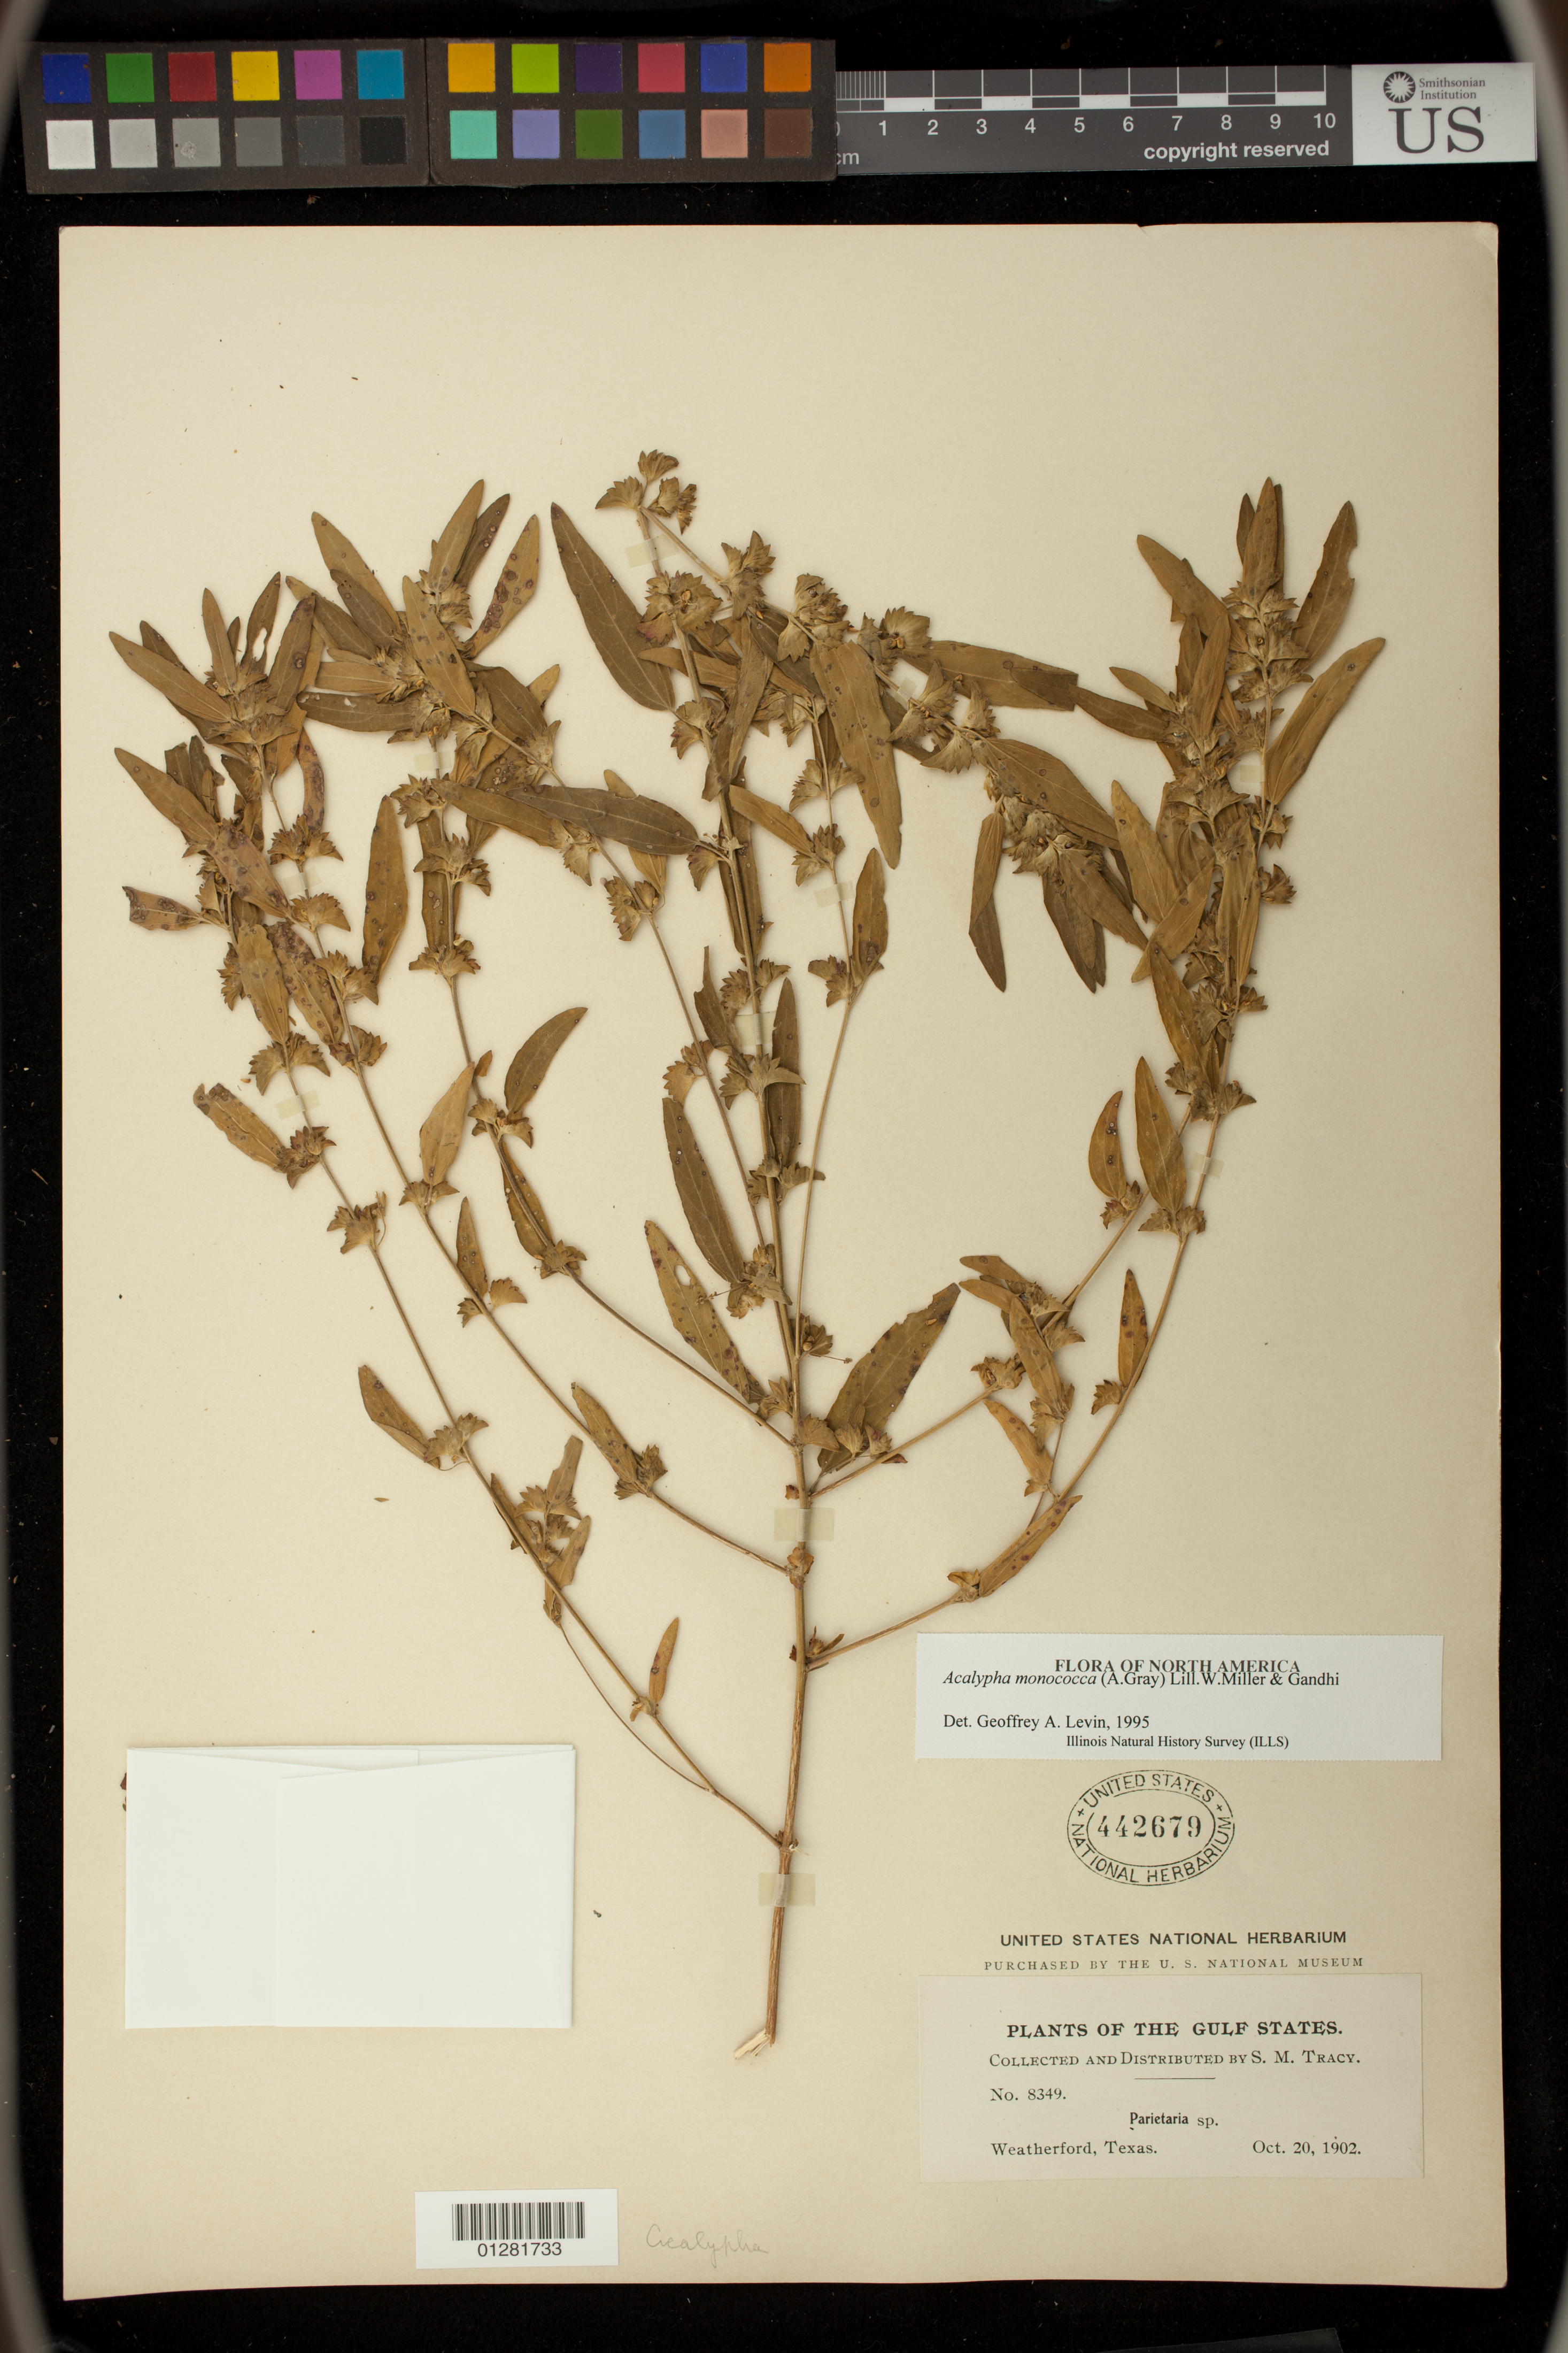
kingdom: Plantae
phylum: Tracheophyta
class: Magnoliopsida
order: Malpighiales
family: Euphorbiaceae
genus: Acalypha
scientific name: Acalypha monococca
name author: (Englem. ex A. Gray) Gandhi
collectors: S. M. Tracy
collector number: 8349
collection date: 1902-10-20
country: United States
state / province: Texas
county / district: Parker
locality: Weatherford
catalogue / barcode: US 442679